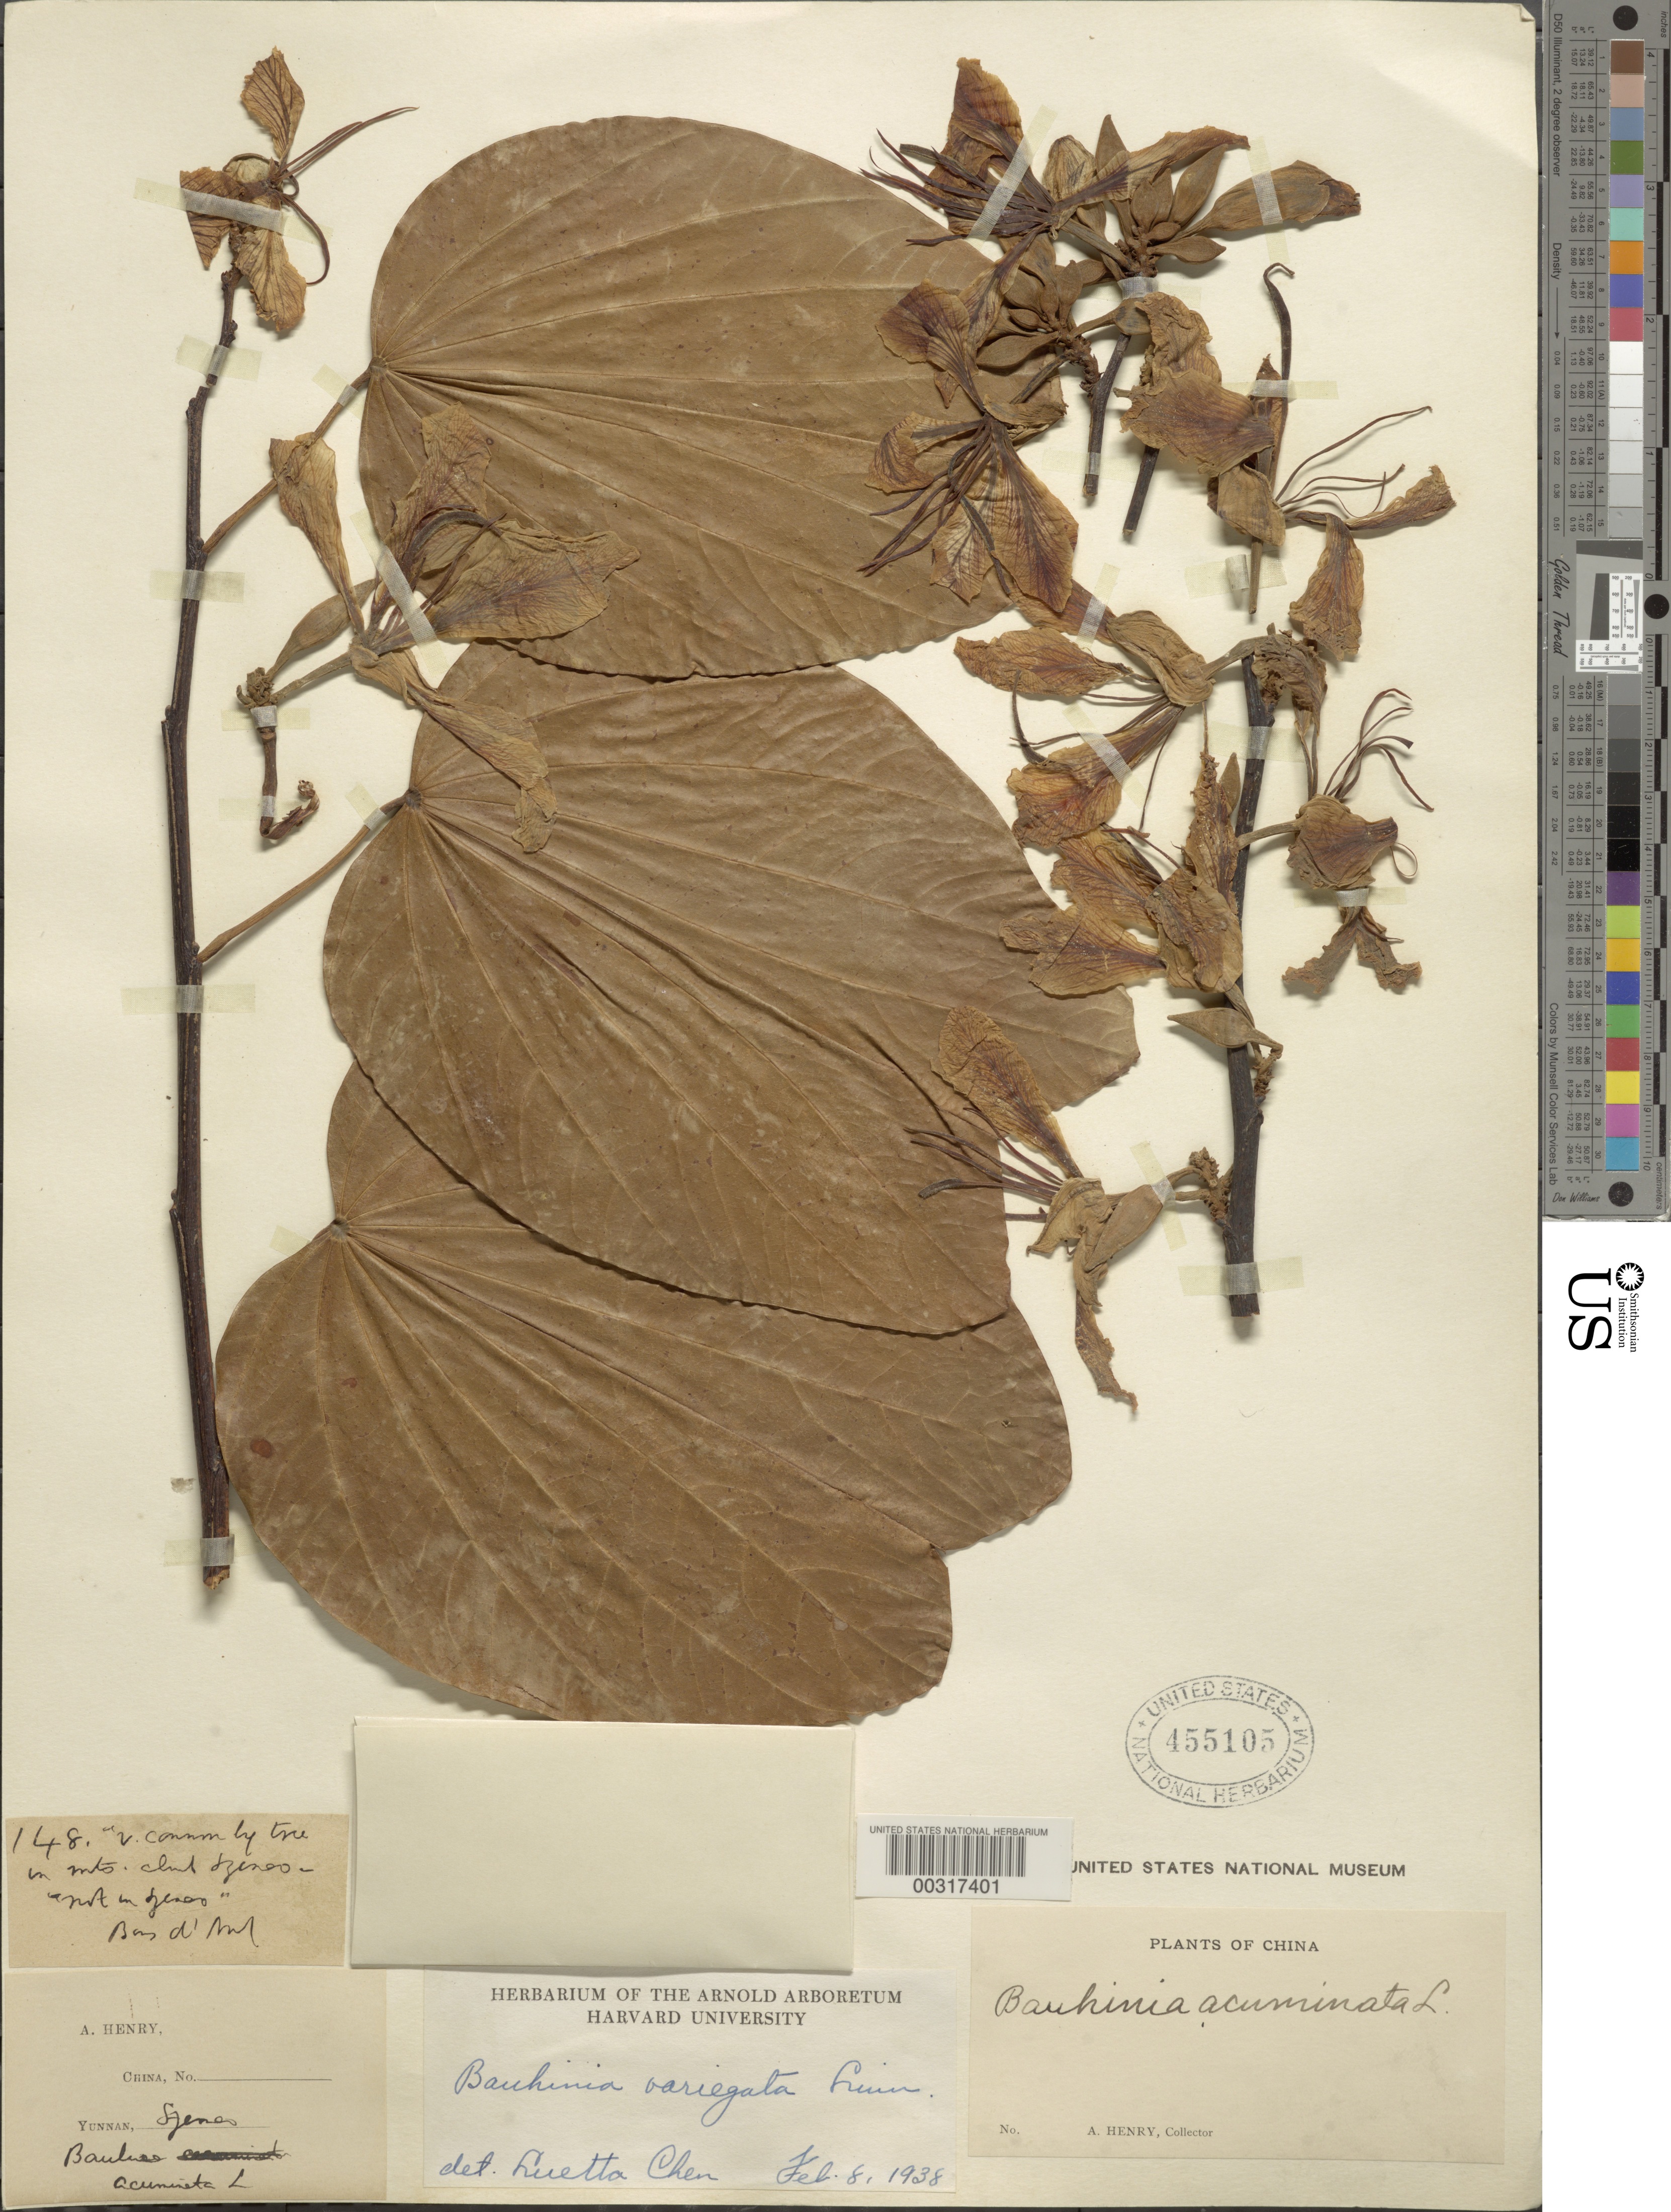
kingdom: Plantae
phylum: Tracheophyta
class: Magnoliopsida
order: Fabales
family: Fabaceae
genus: Phanera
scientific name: Phanera variegata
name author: (L.) Benth.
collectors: A. Henry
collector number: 148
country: China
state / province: Yunnan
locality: Szeneo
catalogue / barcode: US 455105